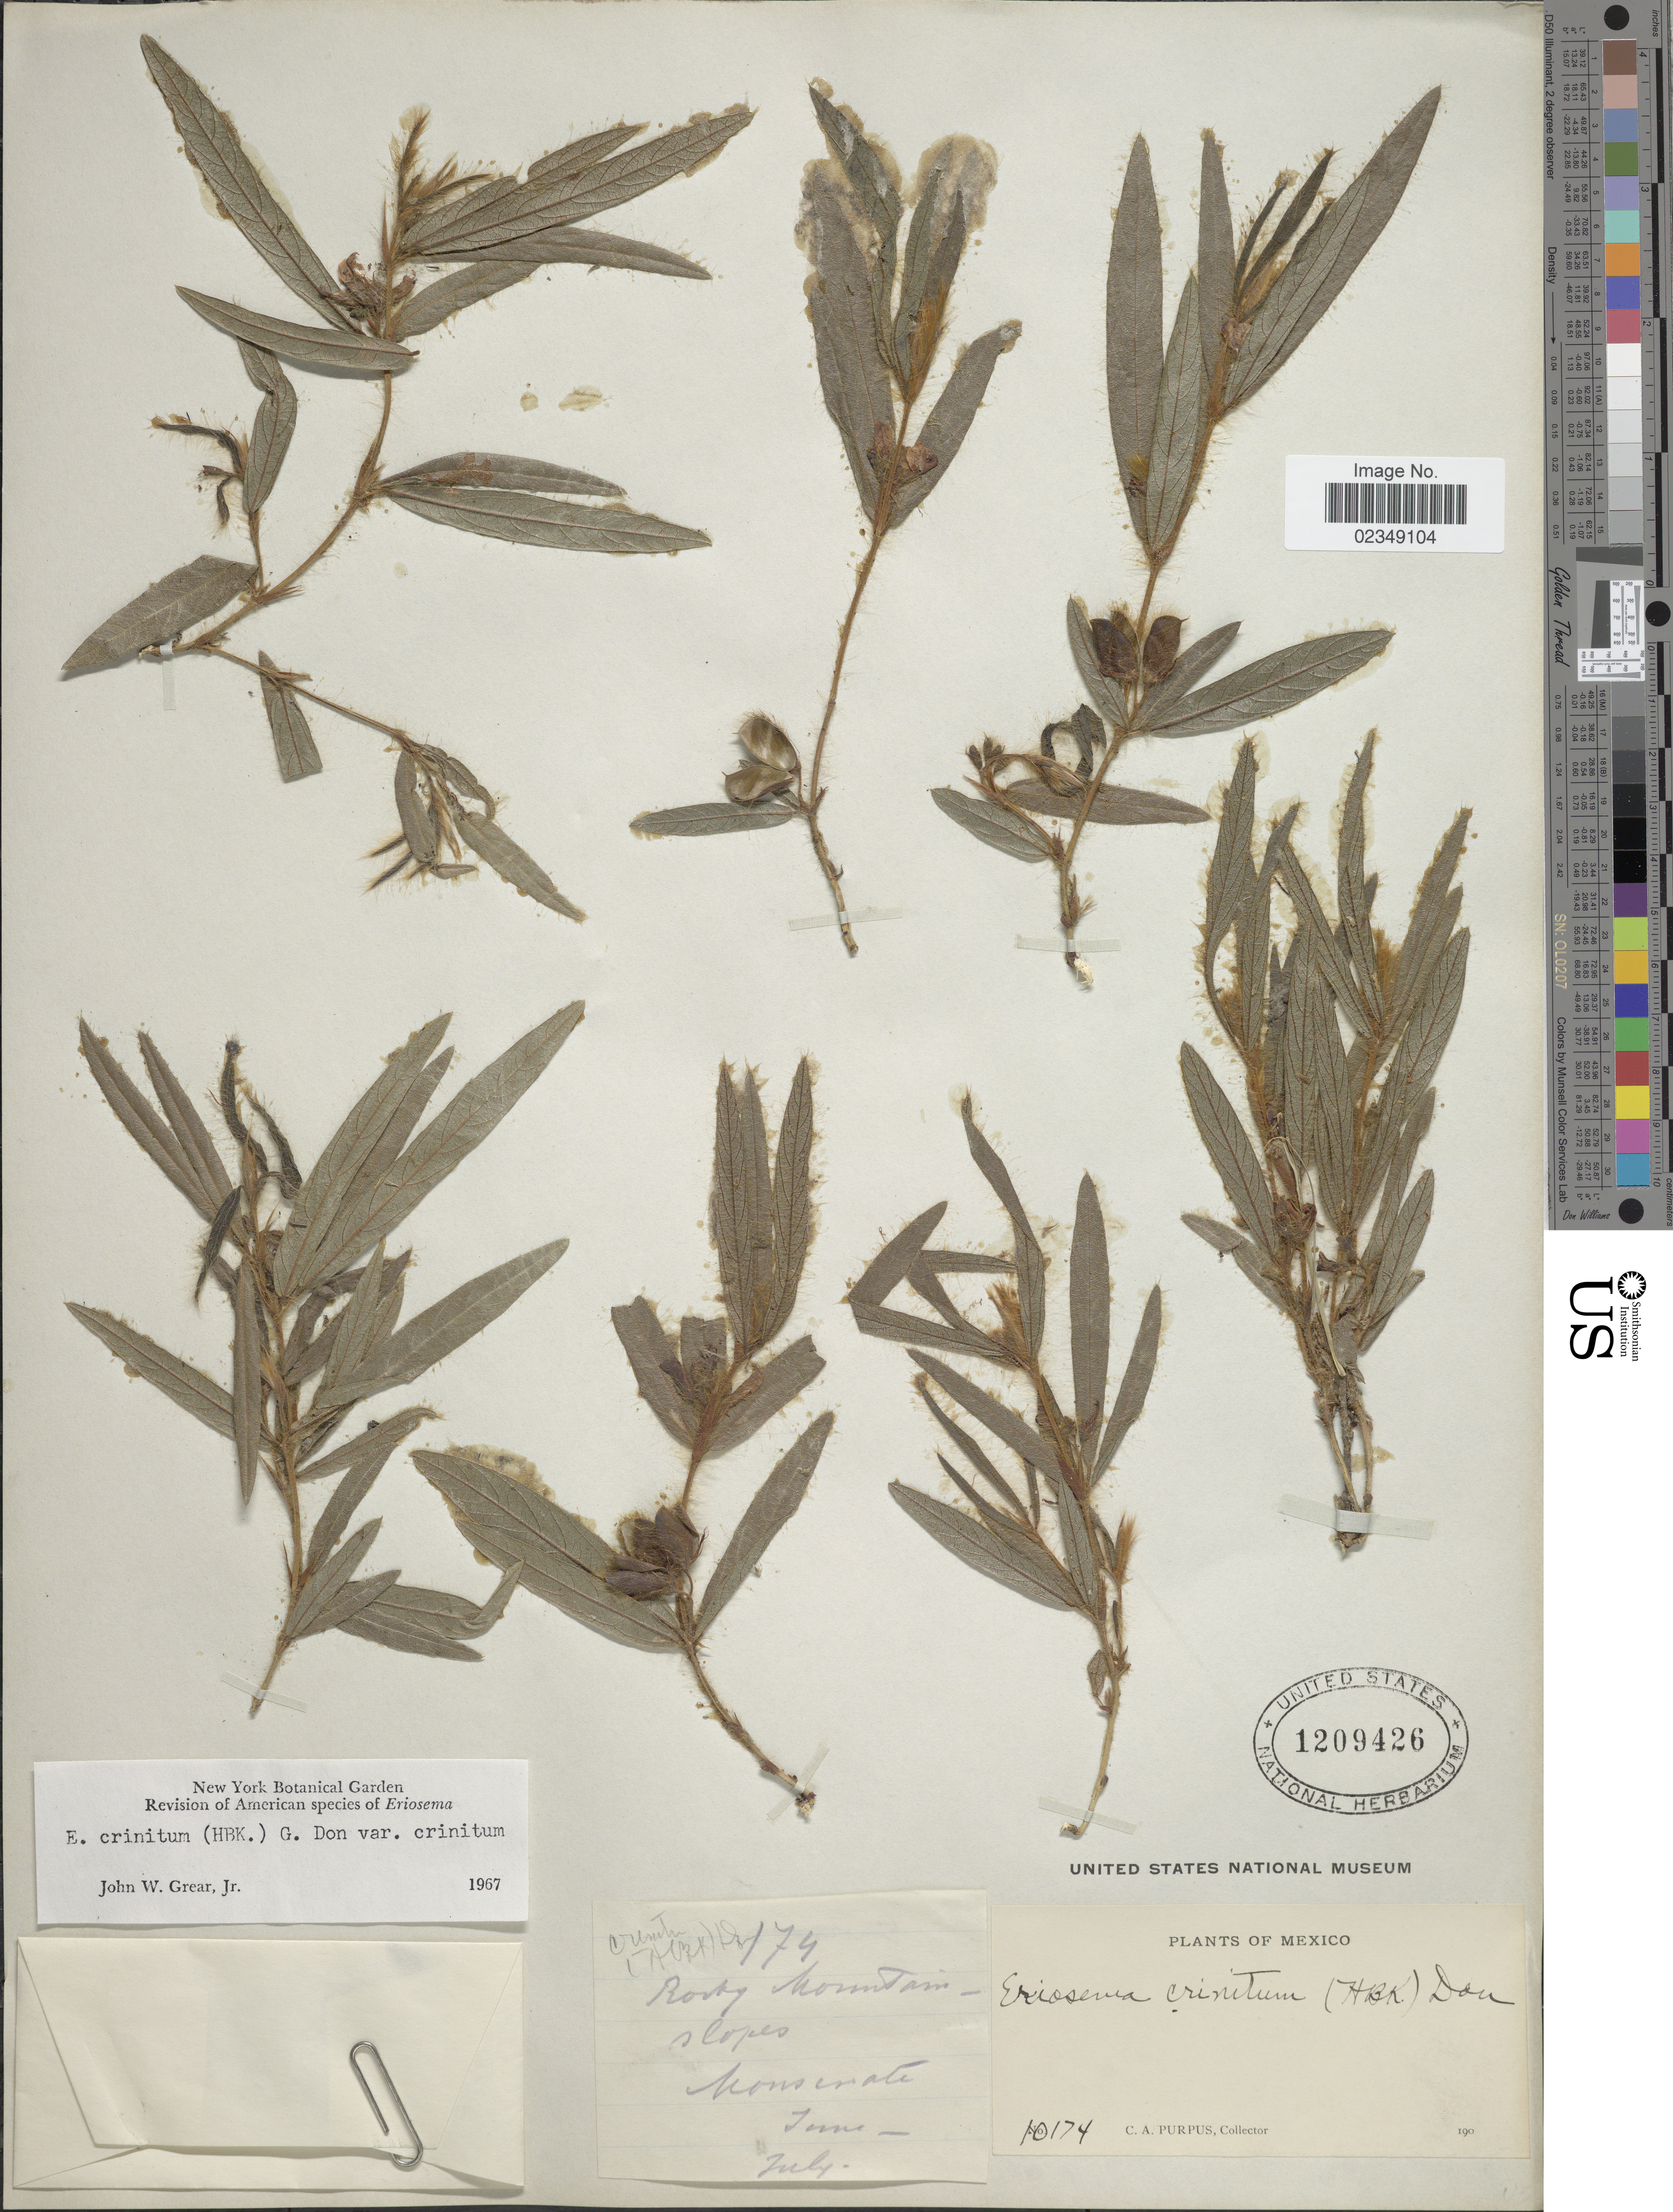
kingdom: Plantae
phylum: Tracheophyta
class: Magnoliopsida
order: Fabales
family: Fabaceae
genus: Eriosema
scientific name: Eriosema crinitum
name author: (Kunth) G. Don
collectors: C. A. Purpus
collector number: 10174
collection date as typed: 190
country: Mexico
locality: Monserate, rocky mountain-slopes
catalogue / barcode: US 1209426